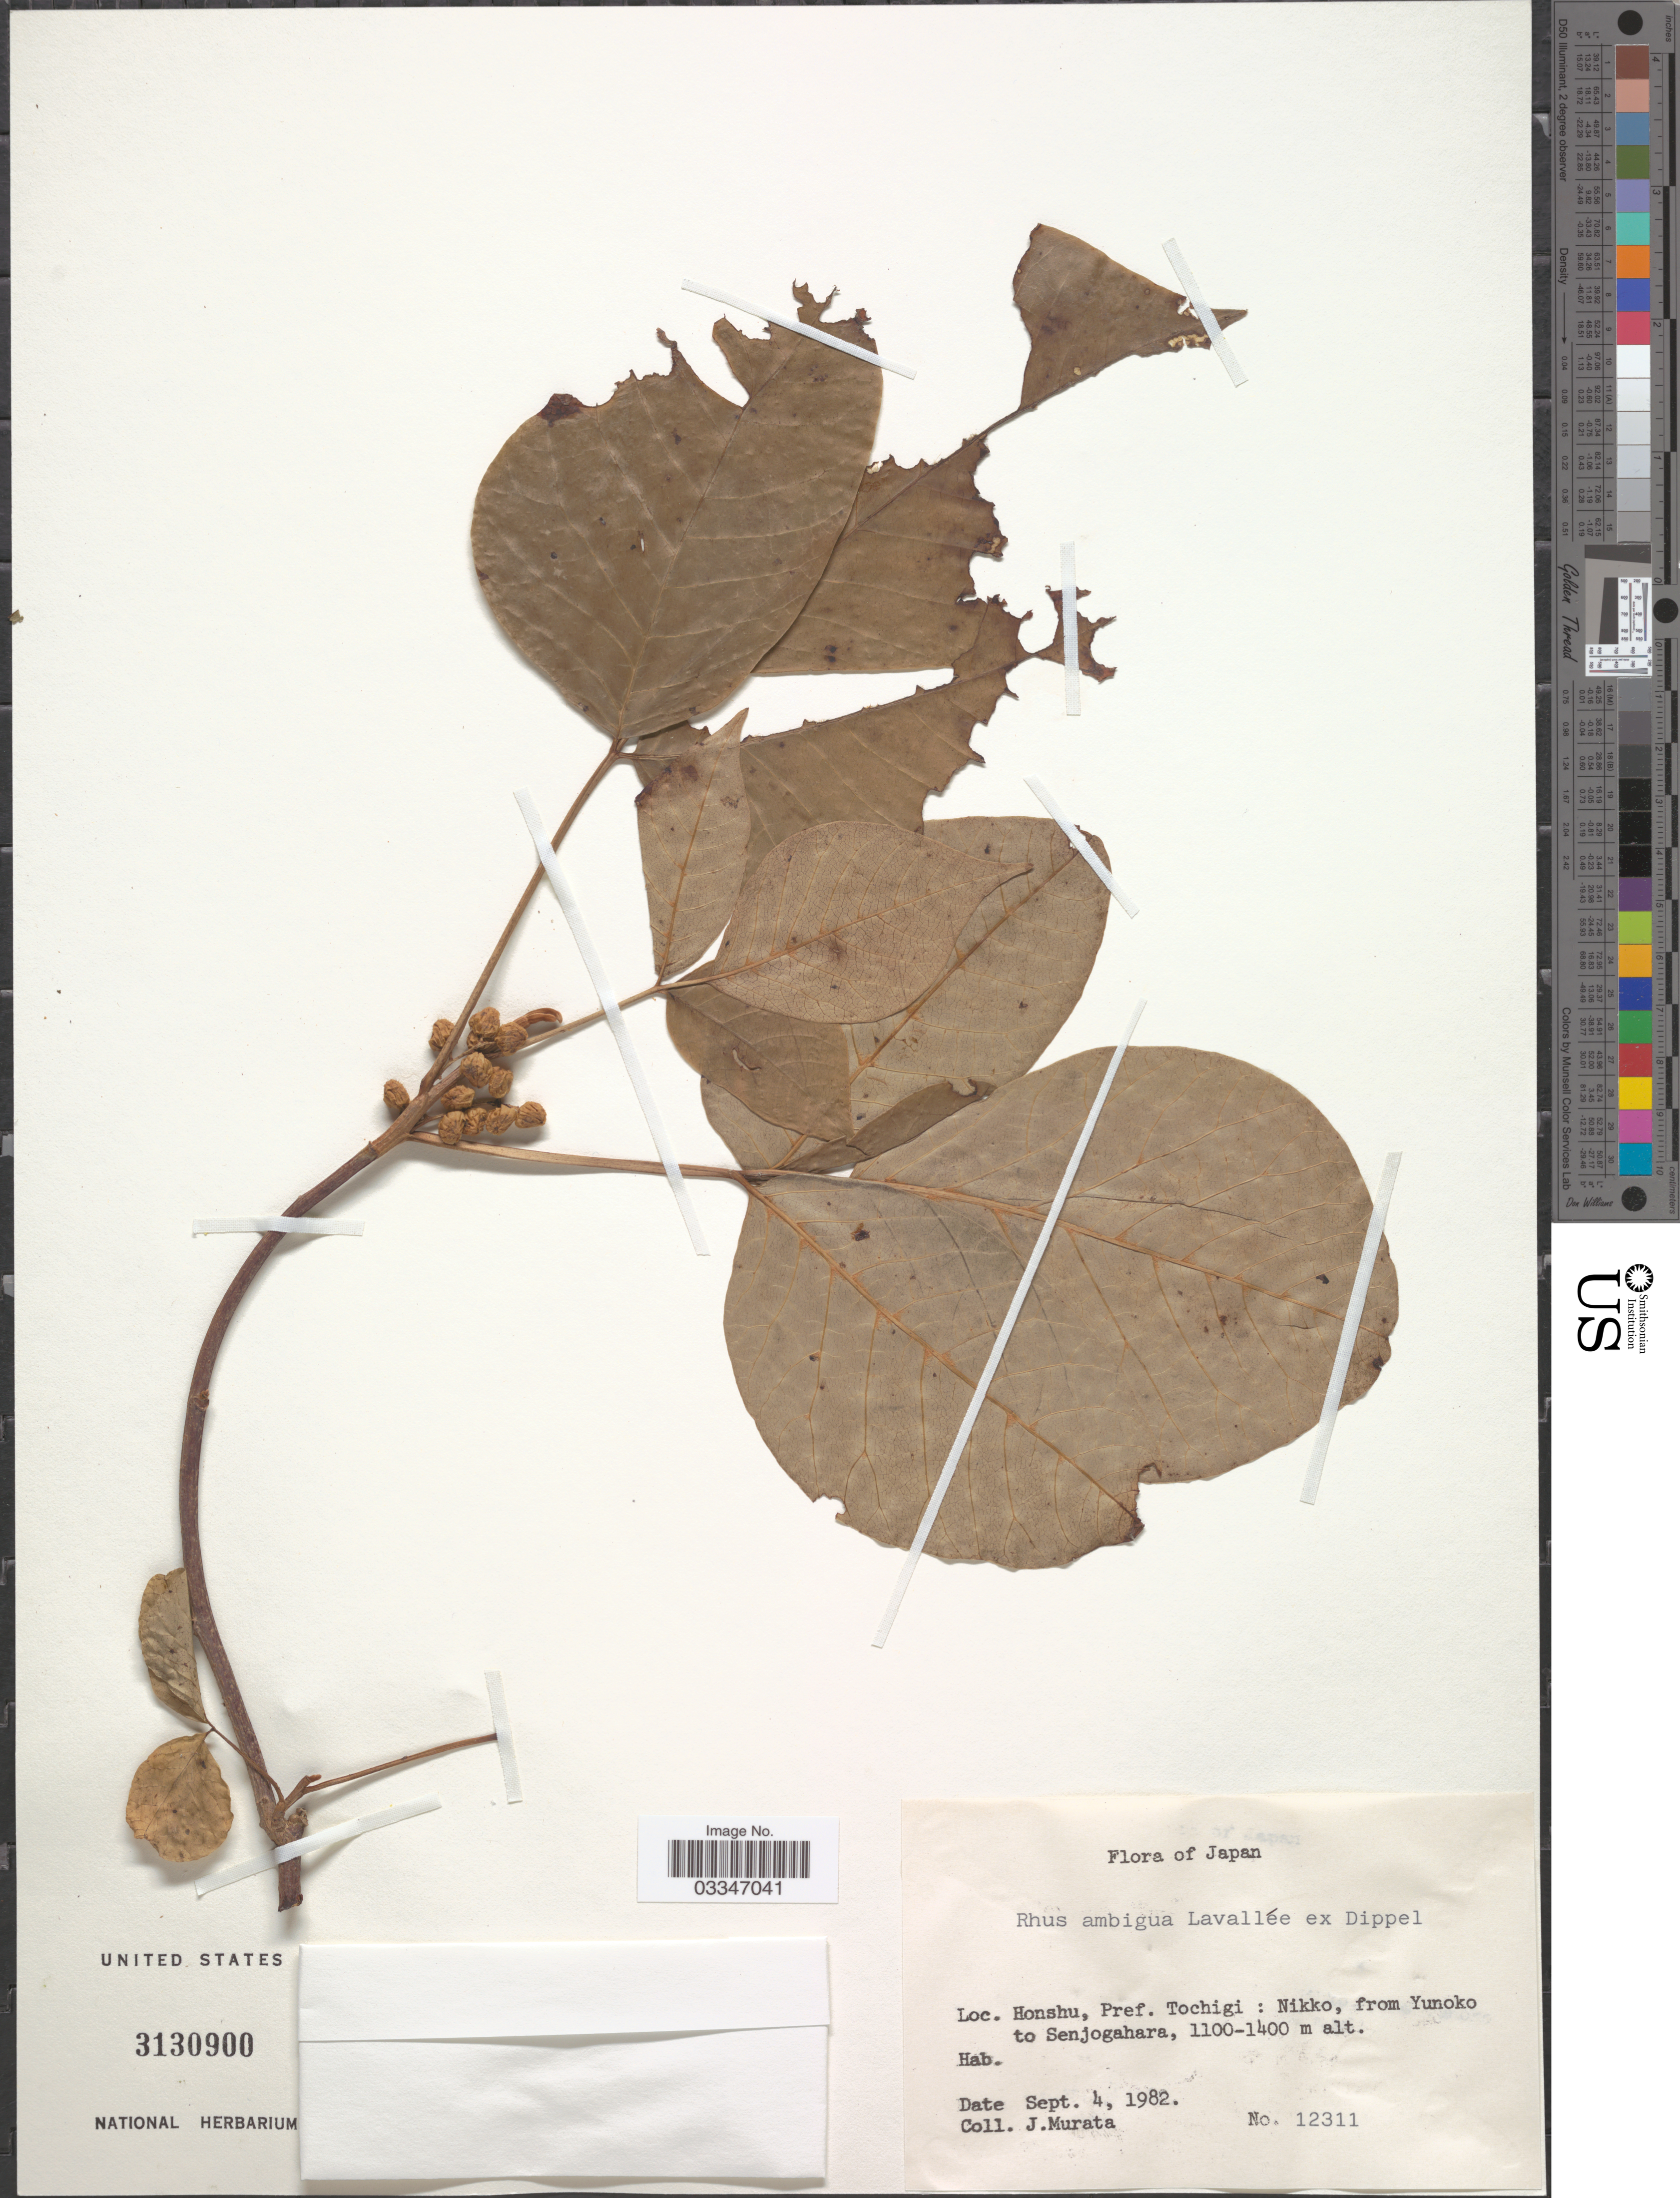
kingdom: Plantae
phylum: Tracheophyta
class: Magnoliopsida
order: Sapindales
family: Anacardiaceae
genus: Toxicodendron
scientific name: Toxicodendron orientale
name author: Greene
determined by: Mitchell, John D.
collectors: J. Murata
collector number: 12311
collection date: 1982-09-04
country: Japan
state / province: Totigi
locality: Honshu, Pref. Tochigi: Nikko, from Yunoko to Senjogahara.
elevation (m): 1100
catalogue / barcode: US 3130900